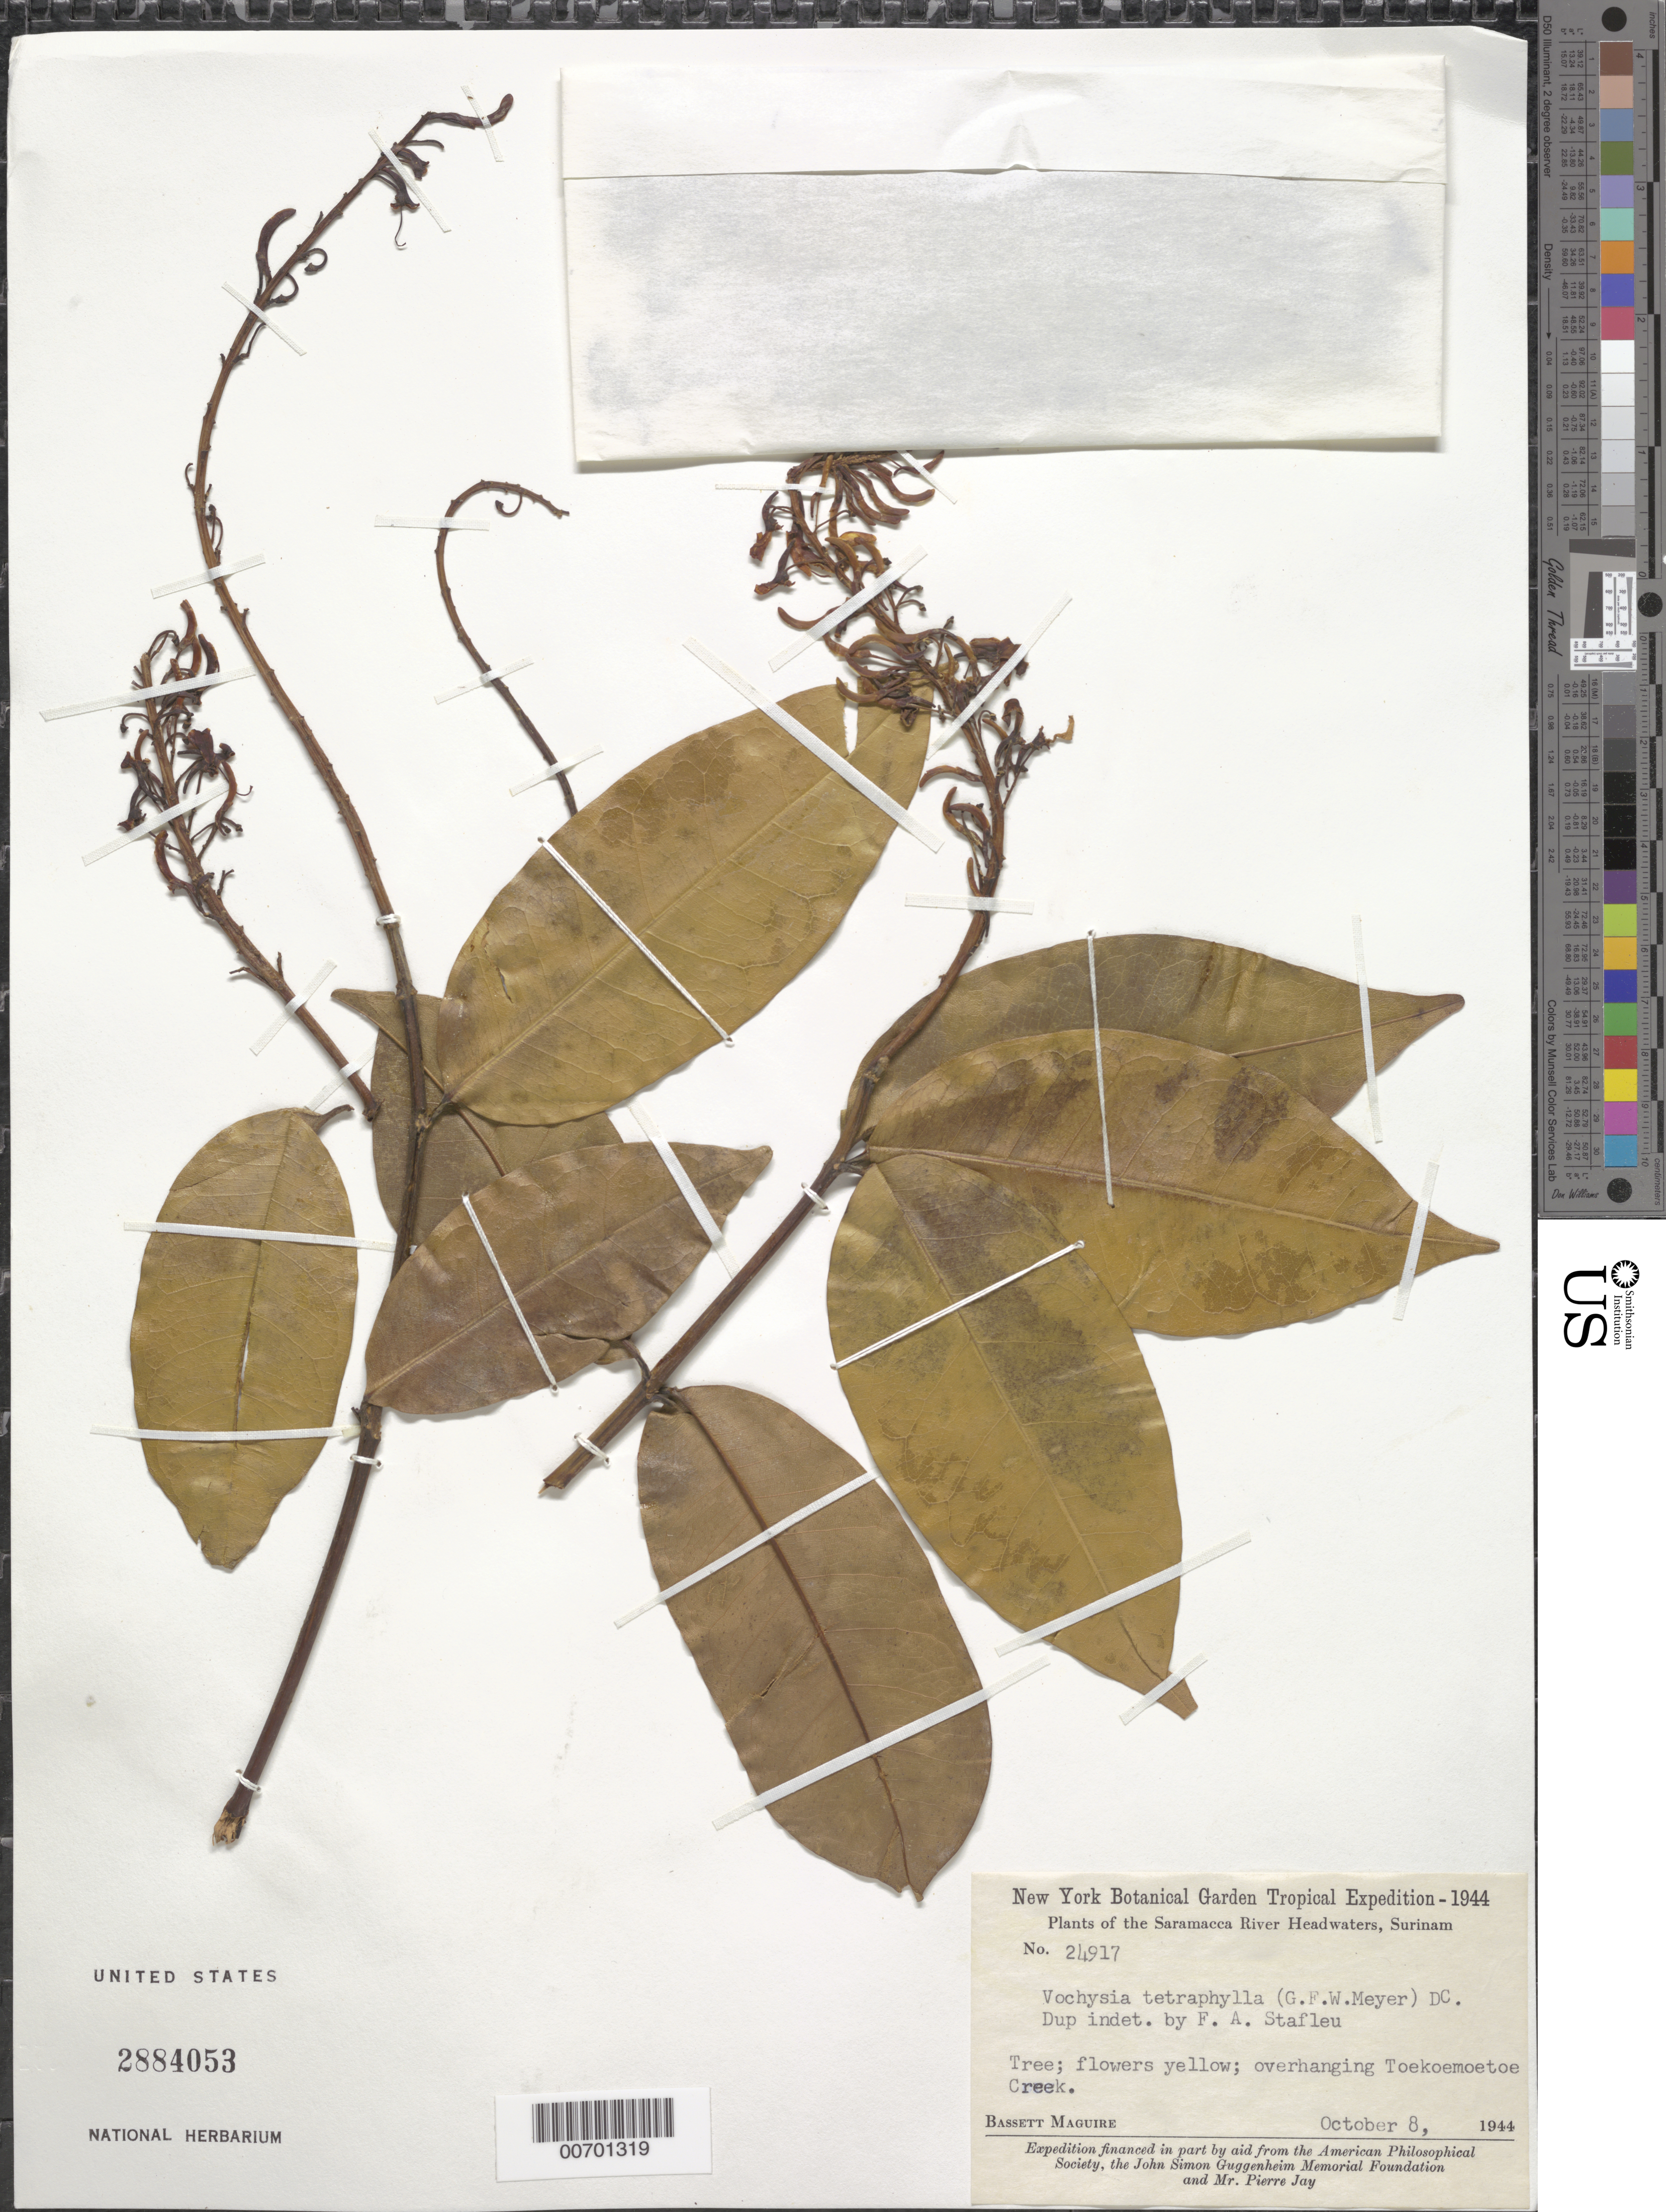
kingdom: Plantae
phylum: Tracheophyta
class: Magnoliopsida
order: Myrtales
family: Vochysiaceae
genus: Vochysia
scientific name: Vochysia tetraphylla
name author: (G. Mey.) DC.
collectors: B. Maguire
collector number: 24917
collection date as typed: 8-Oct-44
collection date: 1944-10-08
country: Suriname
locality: Saramacca River Headwaters, Toekoemoetoe Creek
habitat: Overhanging creek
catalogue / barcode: US 2884053